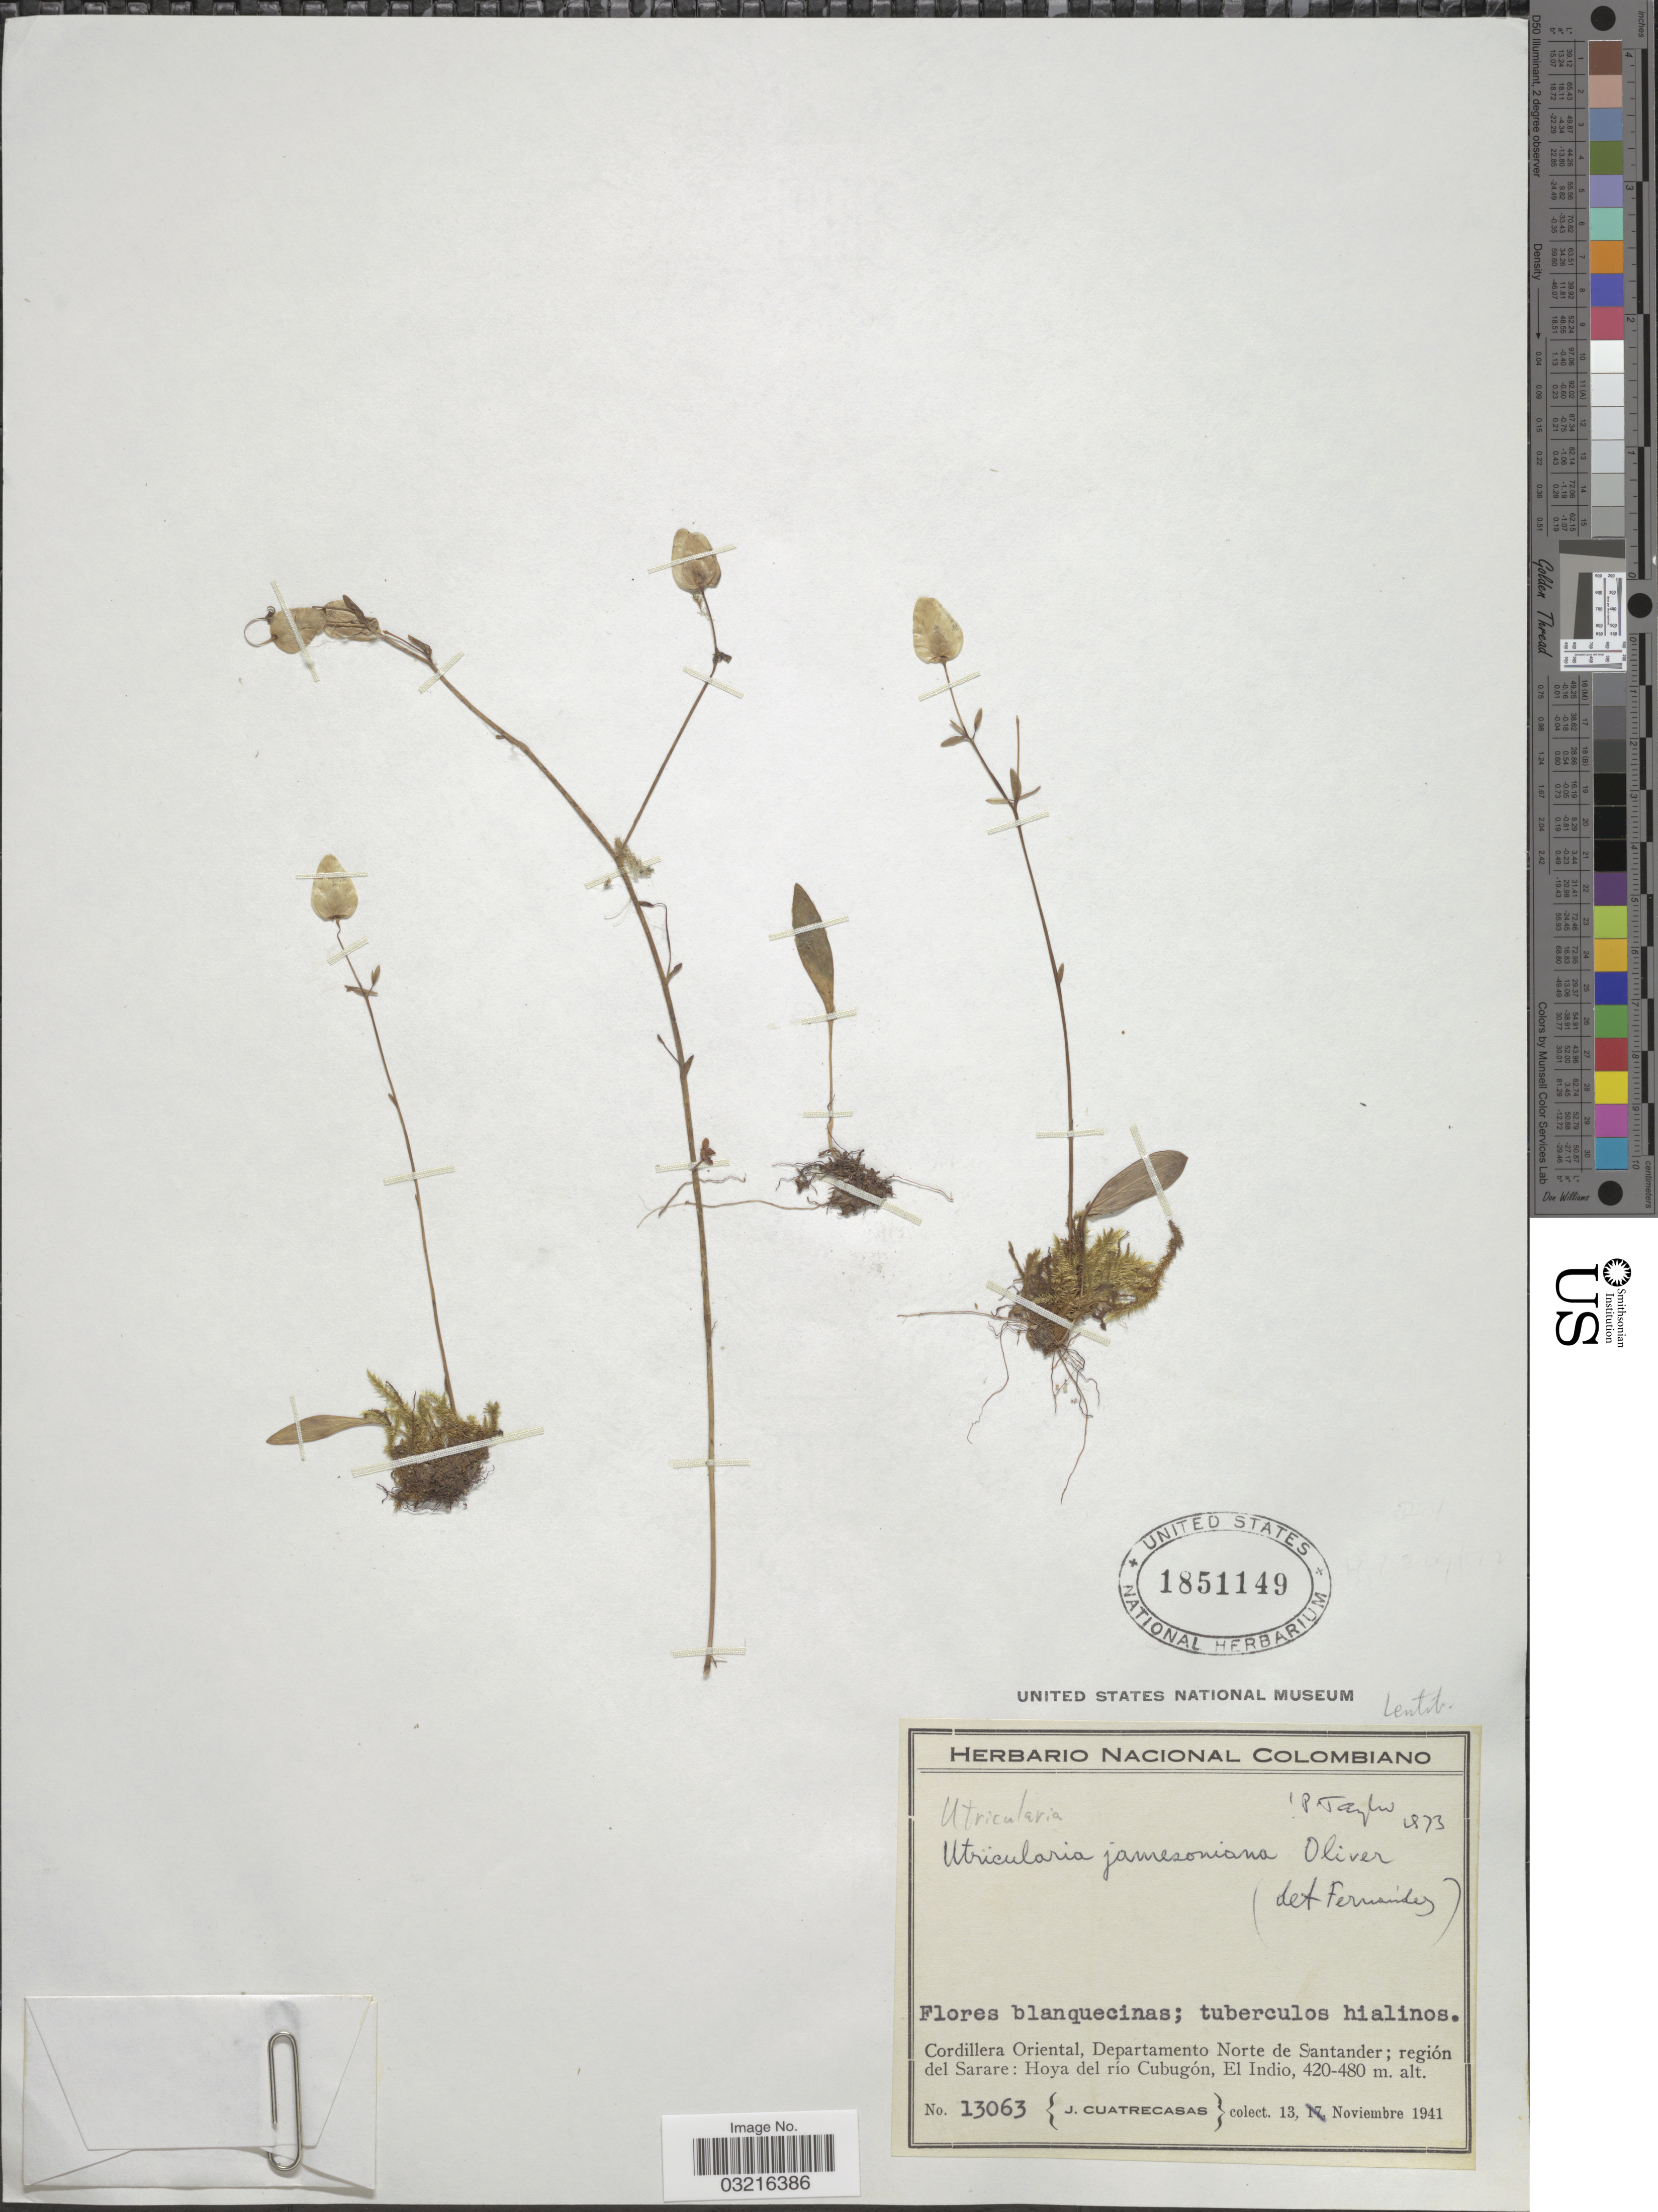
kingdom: Plantae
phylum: Tracheophyta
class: Magnoliopsida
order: Lamiales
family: Lentibulariaceae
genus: Utricularia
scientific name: Utricularia jamesoniana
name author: Oliv.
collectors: J. Cuatrecasas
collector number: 13063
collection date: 1941-11-13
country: Colombia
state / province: Norte de Santander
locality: Cordillera Oriental, Departamento Norte de Santander; región del Sarare: Hoya del río Cubugón, El Indio.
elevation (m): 420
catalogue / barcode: US 1851149